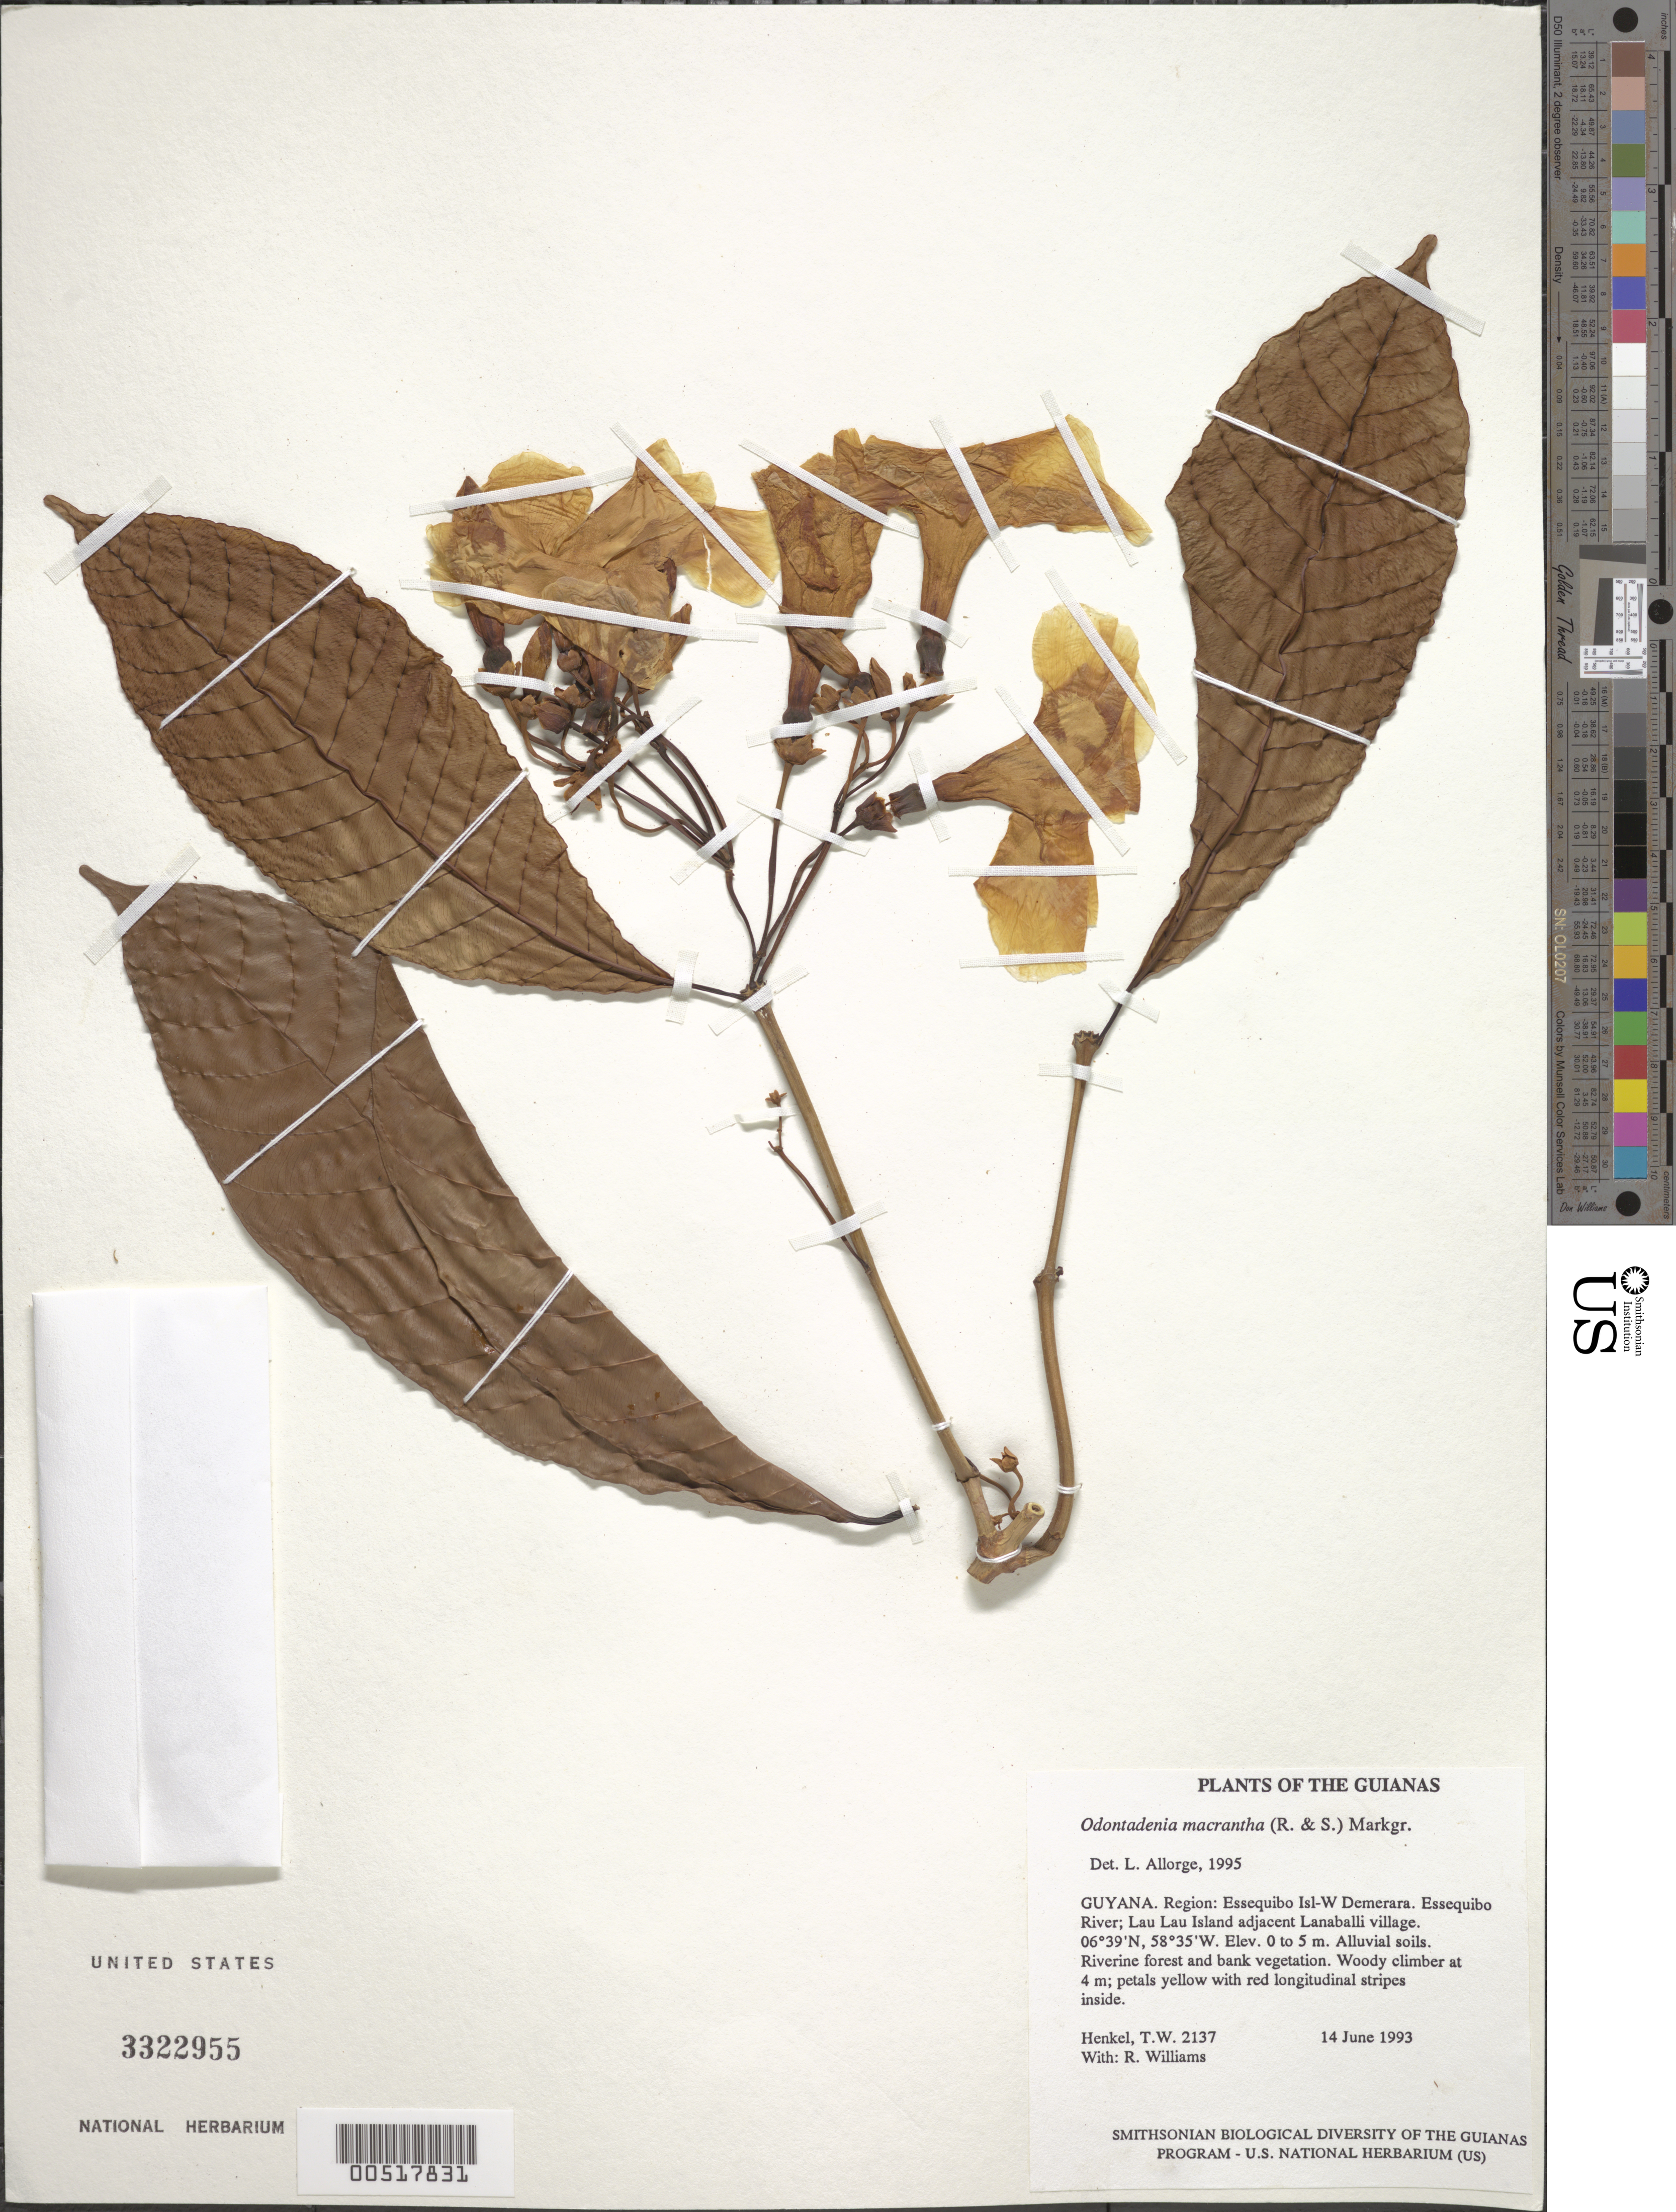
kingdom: Plantae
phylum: Tracheophyta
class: Magnoliopsida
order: Gentianales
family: Apocynaceae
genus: Odontadenia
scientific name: Odontadenia macrantha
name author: (Roem. & Schult.) Markgr.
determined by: Allorge, L.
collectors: T. Henkel & R. Williams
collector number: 2137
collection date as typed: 14 June 1993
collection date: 1993-06-14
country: Guyana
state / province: Essequibo Isl-W. Demerara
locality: Essequibo River; Lau Lau Island adjacent Lanaballi village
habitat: Alluvial soils. Riverine forest and bank vegetation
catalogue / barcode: US 3322955